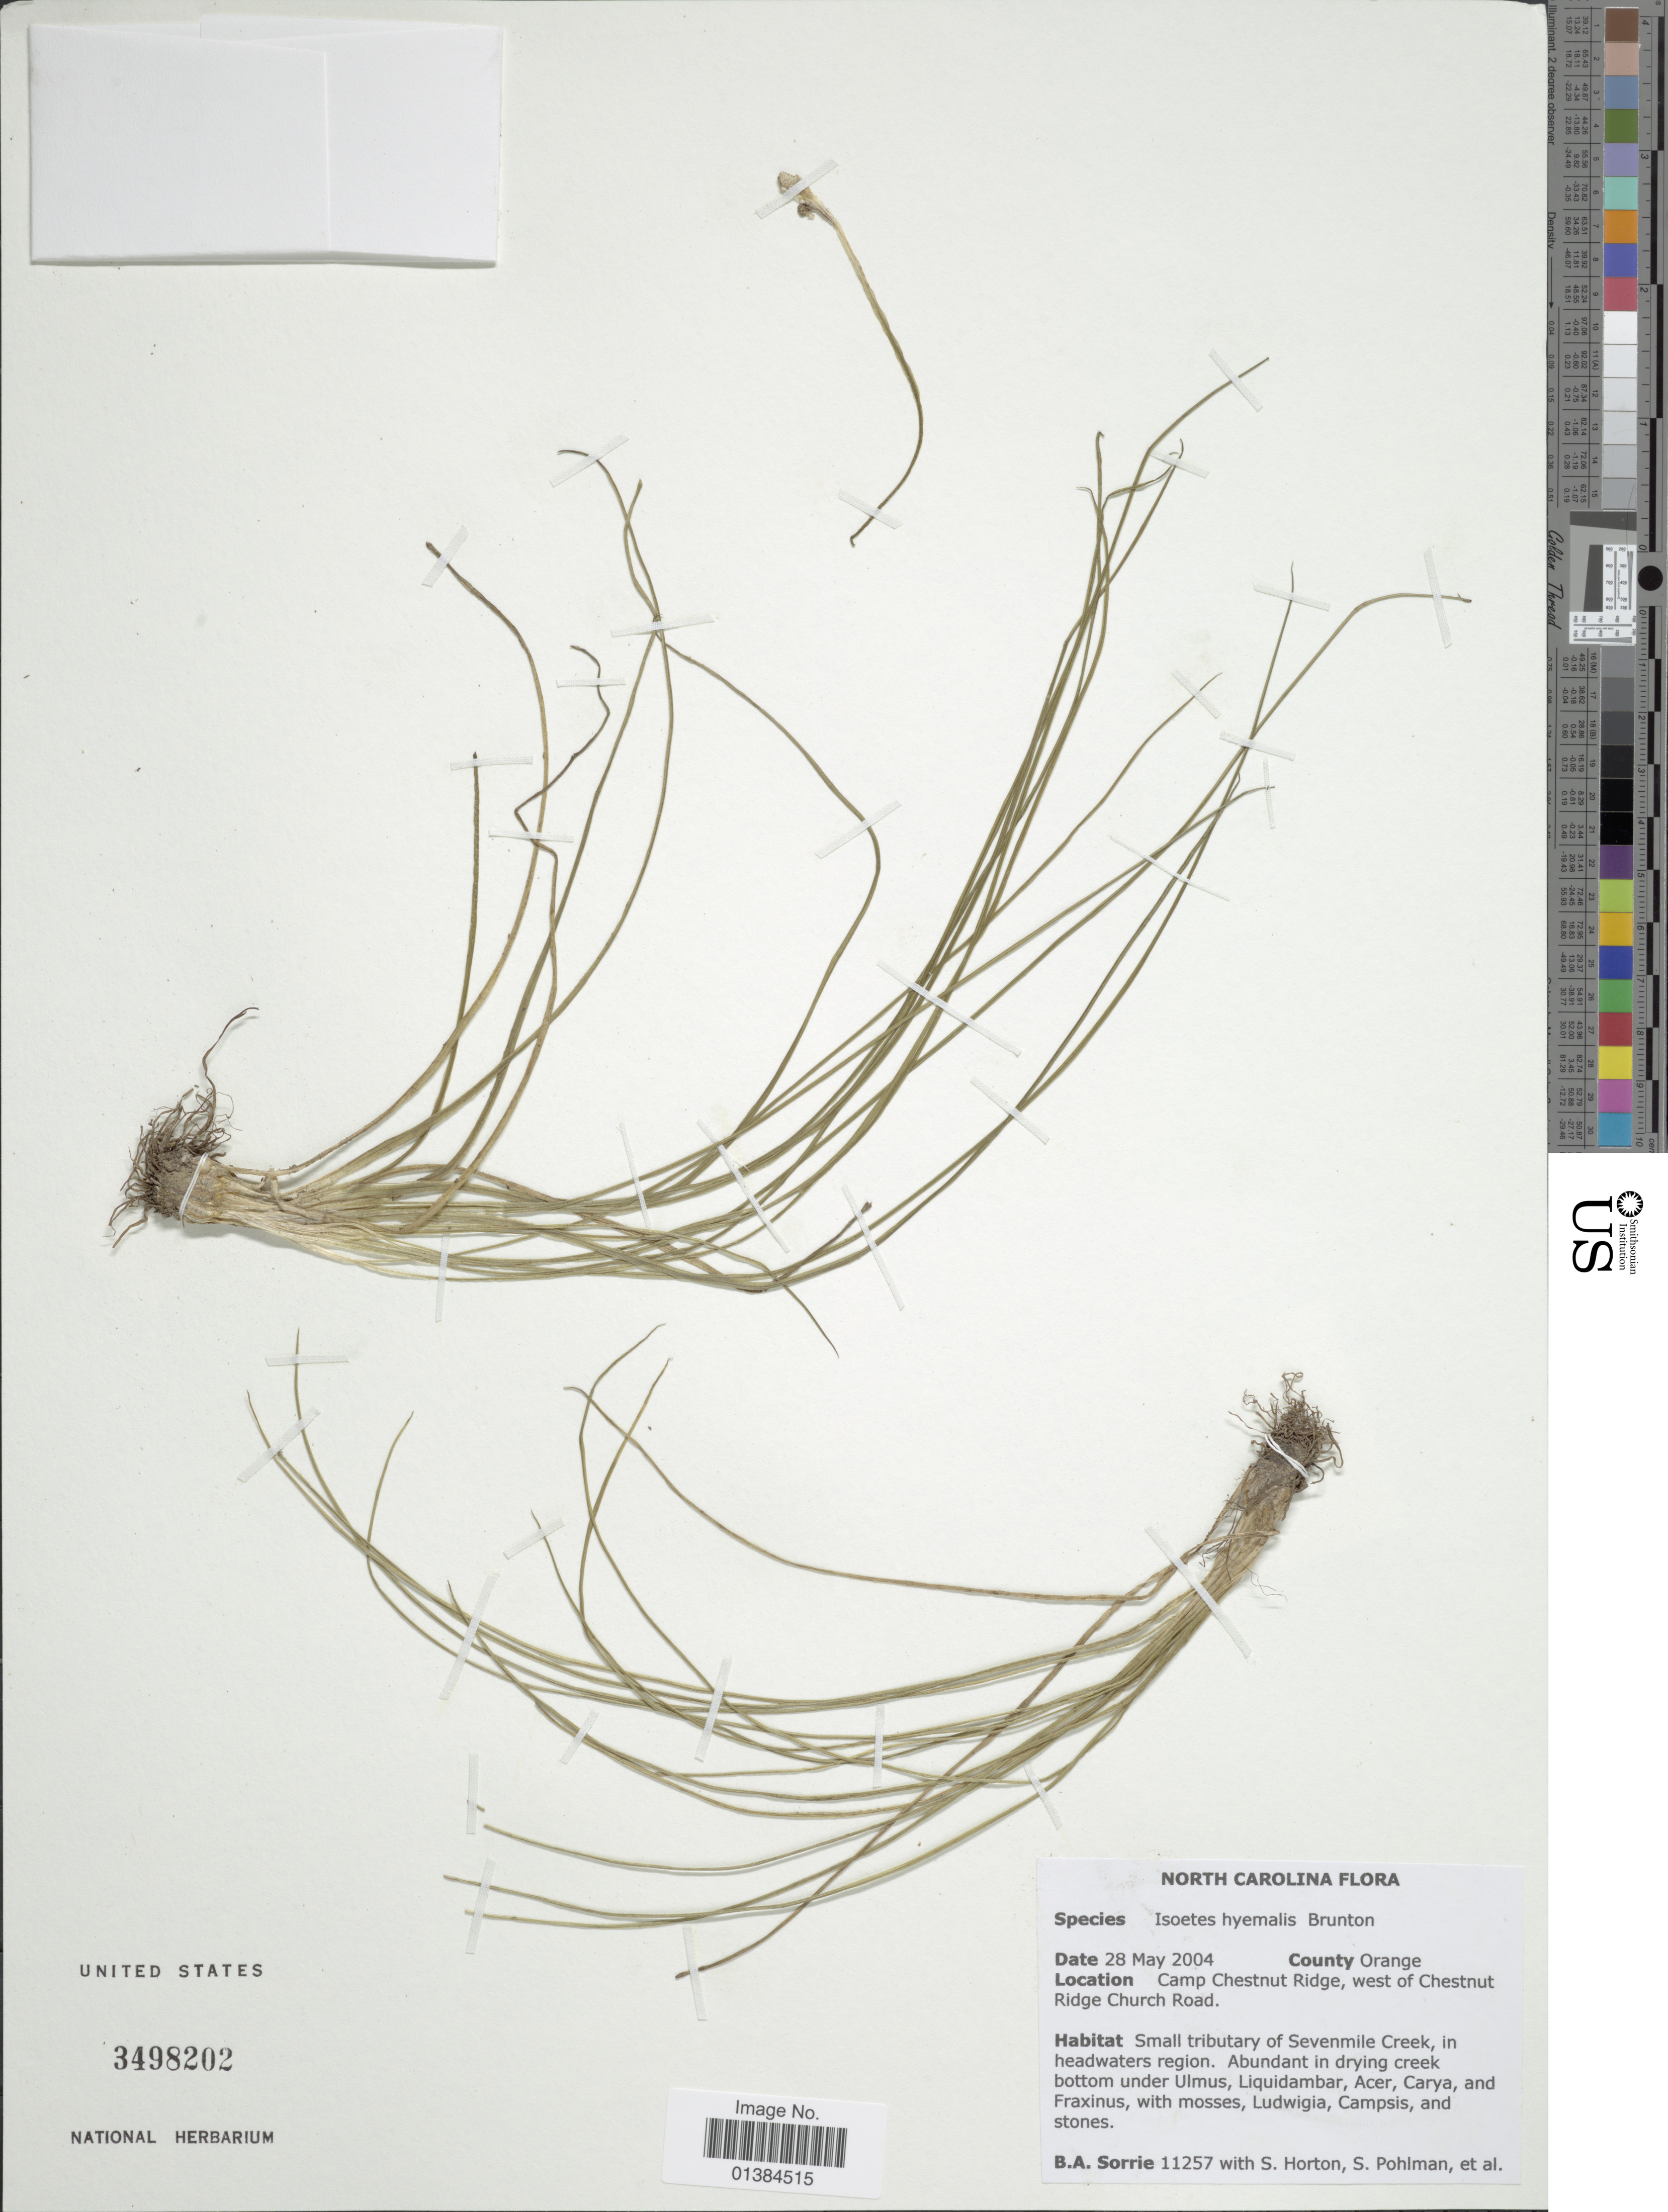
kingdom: Plantae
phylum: Tracheophyta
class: Lycopodiopsida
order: Isoetales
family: Isoetaceae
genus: Isoetes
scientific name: Isoetes hyemalis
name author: D. F. Brunt.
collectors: B. Sorrie, S. Horton, S. Pohlman & et al.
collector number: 11257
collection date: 2004-05-28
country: United States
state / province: North Carolina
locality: County Orange. Camp Chestnut Ridge, west of Chestnut Ridge Church Road.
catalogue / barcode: US 3498202